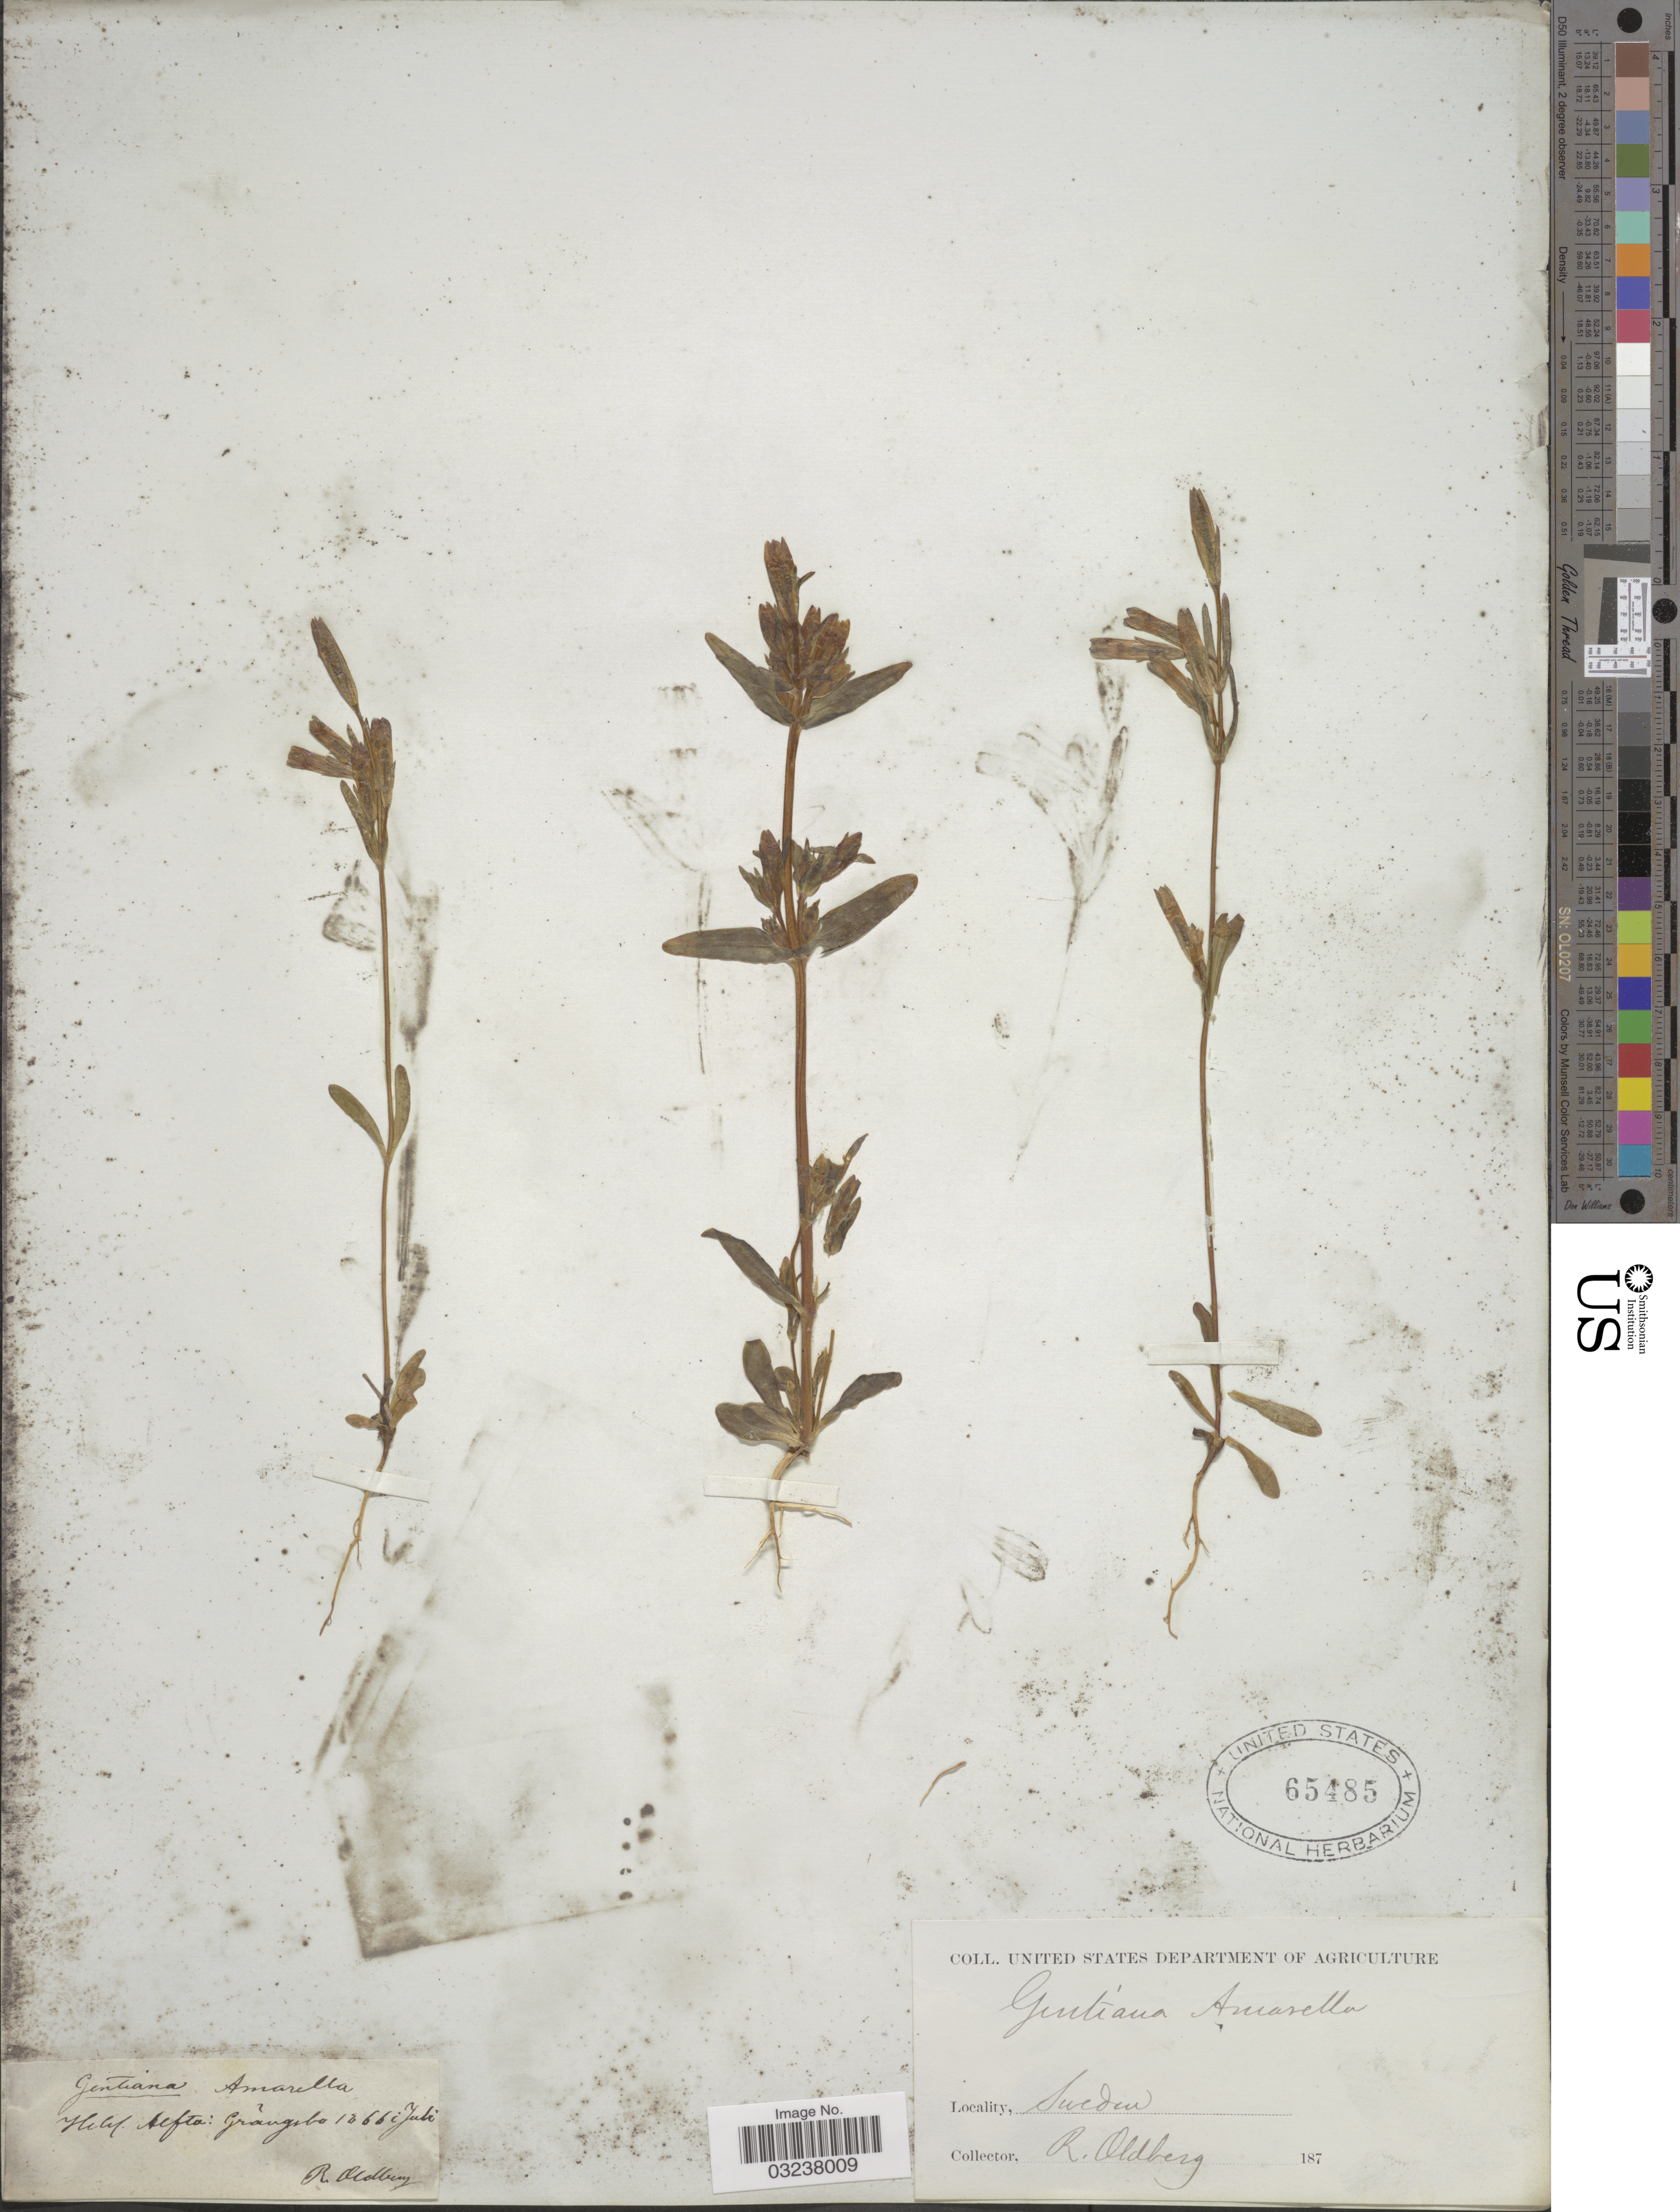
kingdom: Plantae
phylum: Tracheophyta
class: Magnoliopsida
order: Gentianales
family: Gentianaceae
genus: Gentianella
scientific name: Gentianella amarella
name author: (L.) Börner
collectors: R. Oldberg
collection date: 1866-07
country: Sweden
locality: Helet. Sefta: Grangsbo.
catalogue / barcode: US 65485